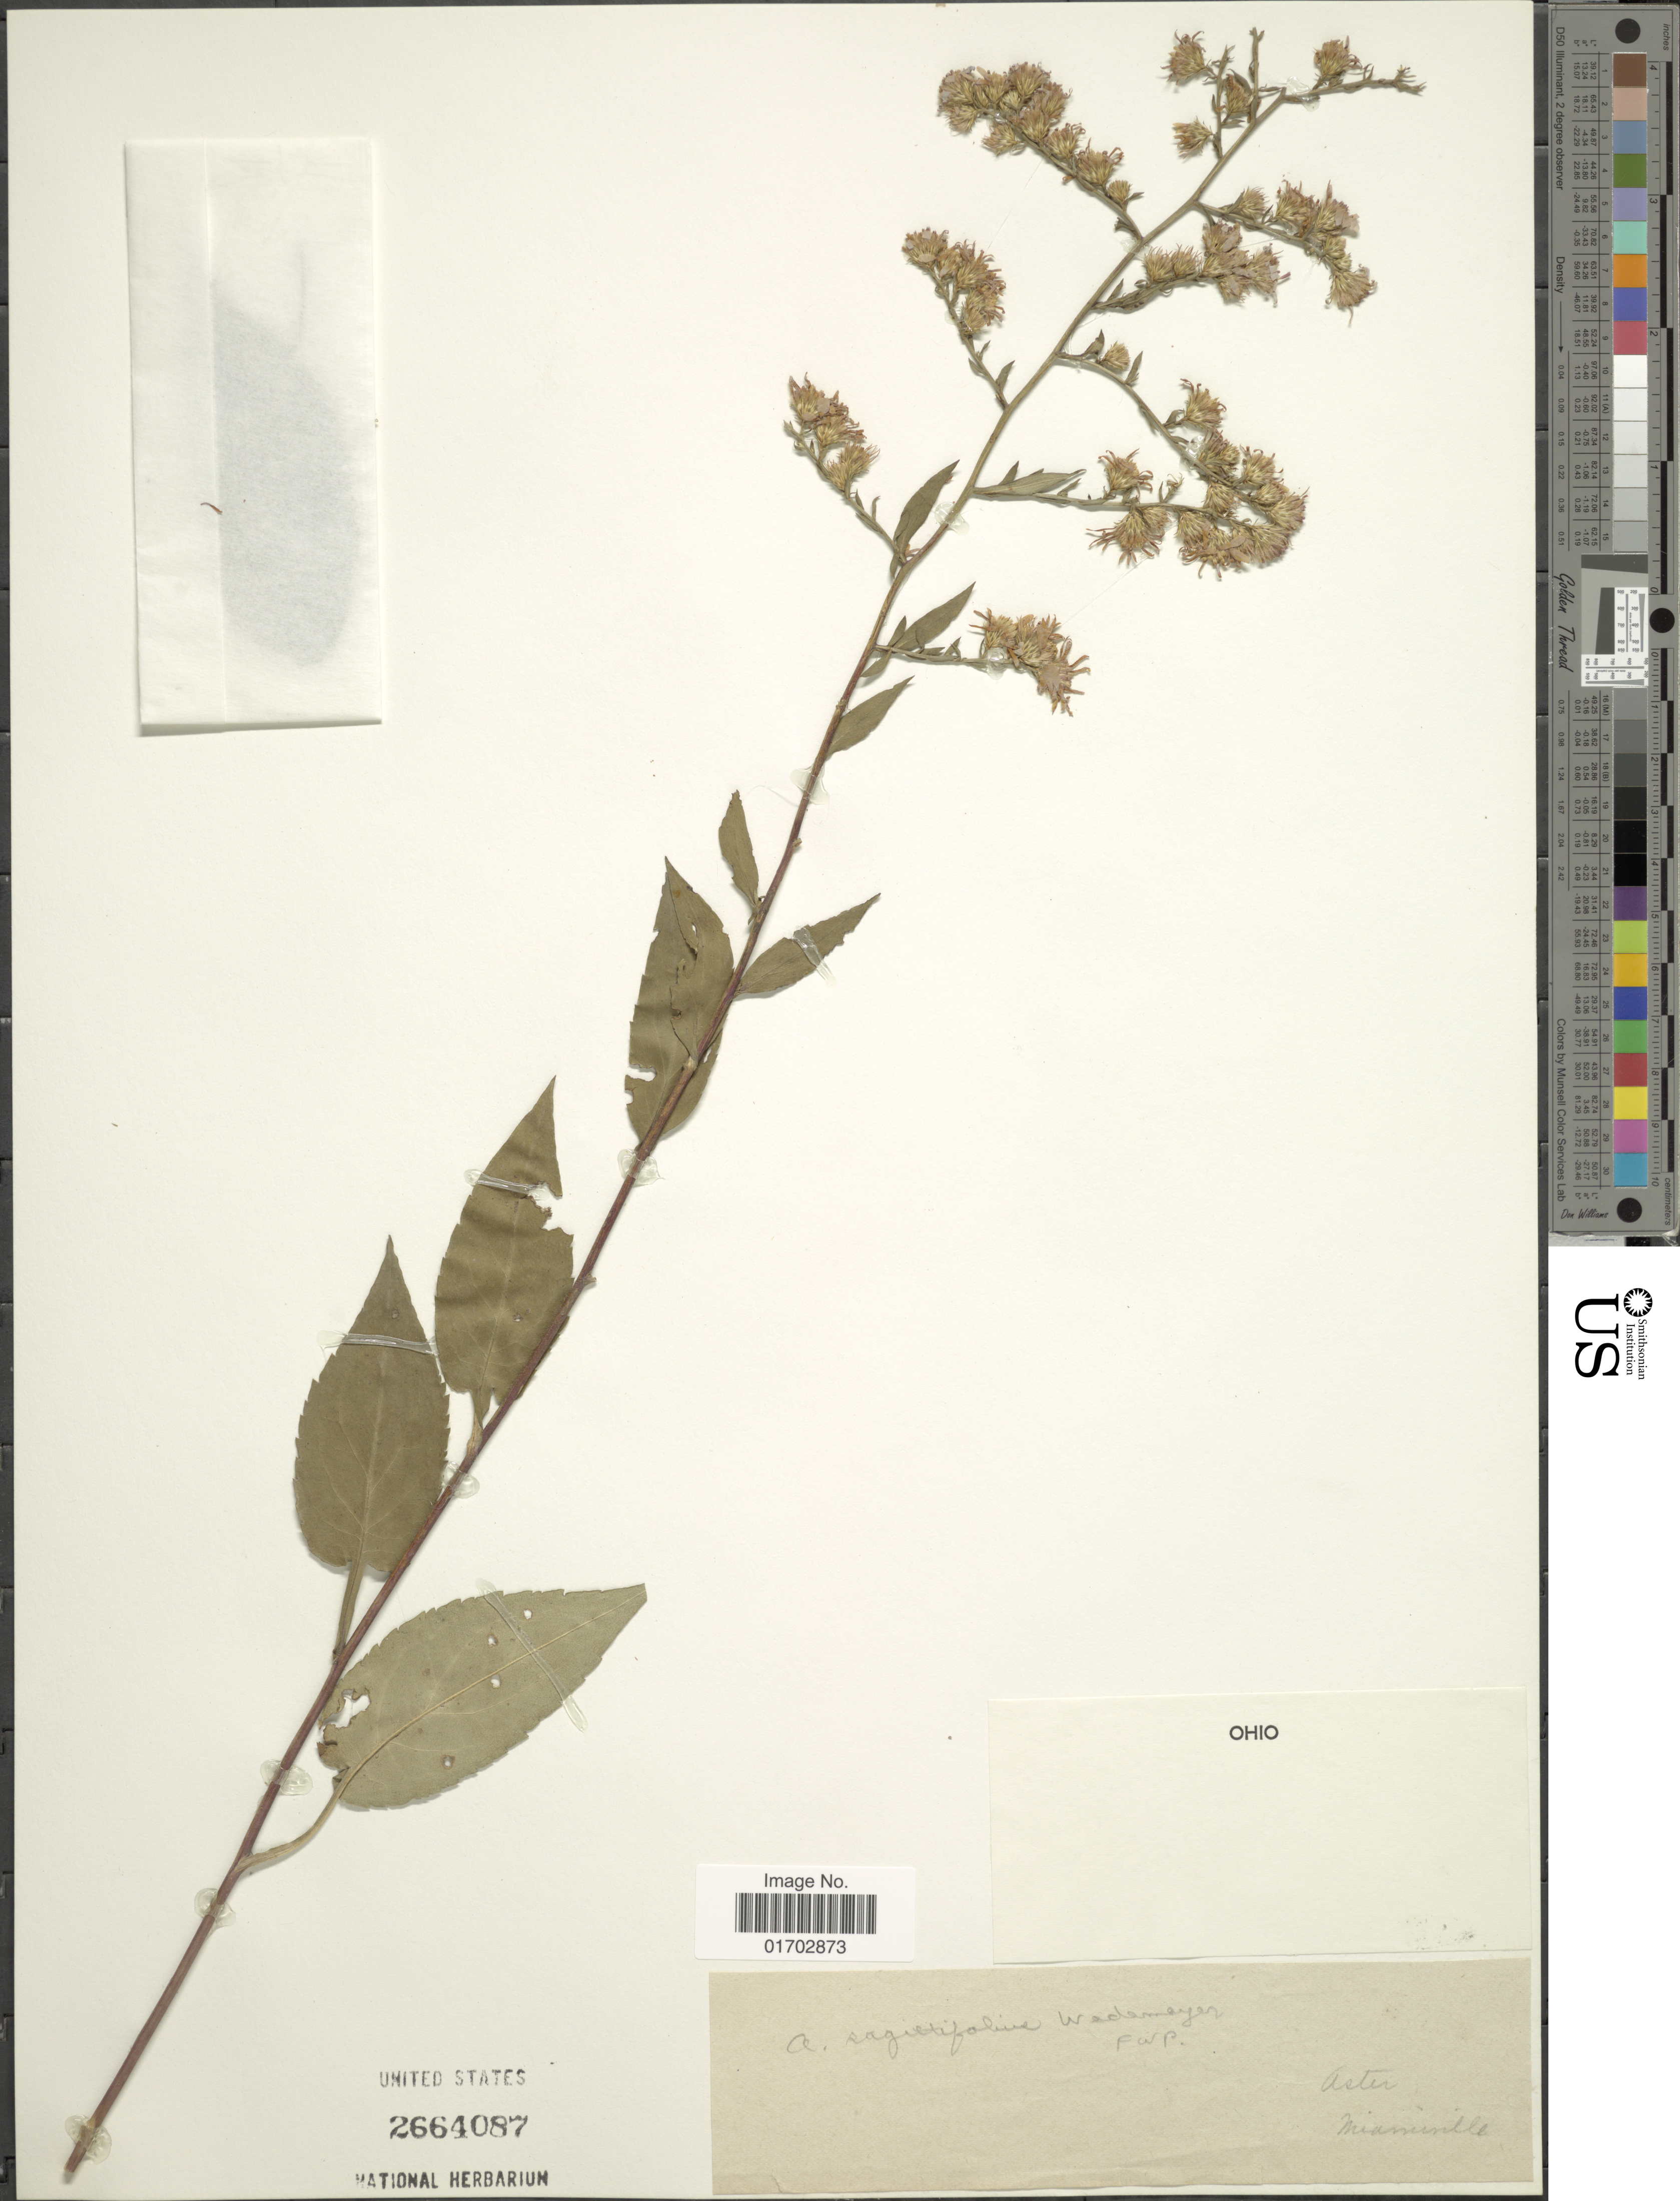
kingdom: Plantae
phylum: Tracheophyta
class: Magnoliopsida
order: Asterales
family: Asteraceae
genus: Symphyotrichum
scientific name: Symphyotrichum sagittifolium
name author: (Wedem. ex Willd.) G.L. Nesom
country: United States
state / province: Ohio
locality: Miamiville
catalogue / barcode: US 2664087